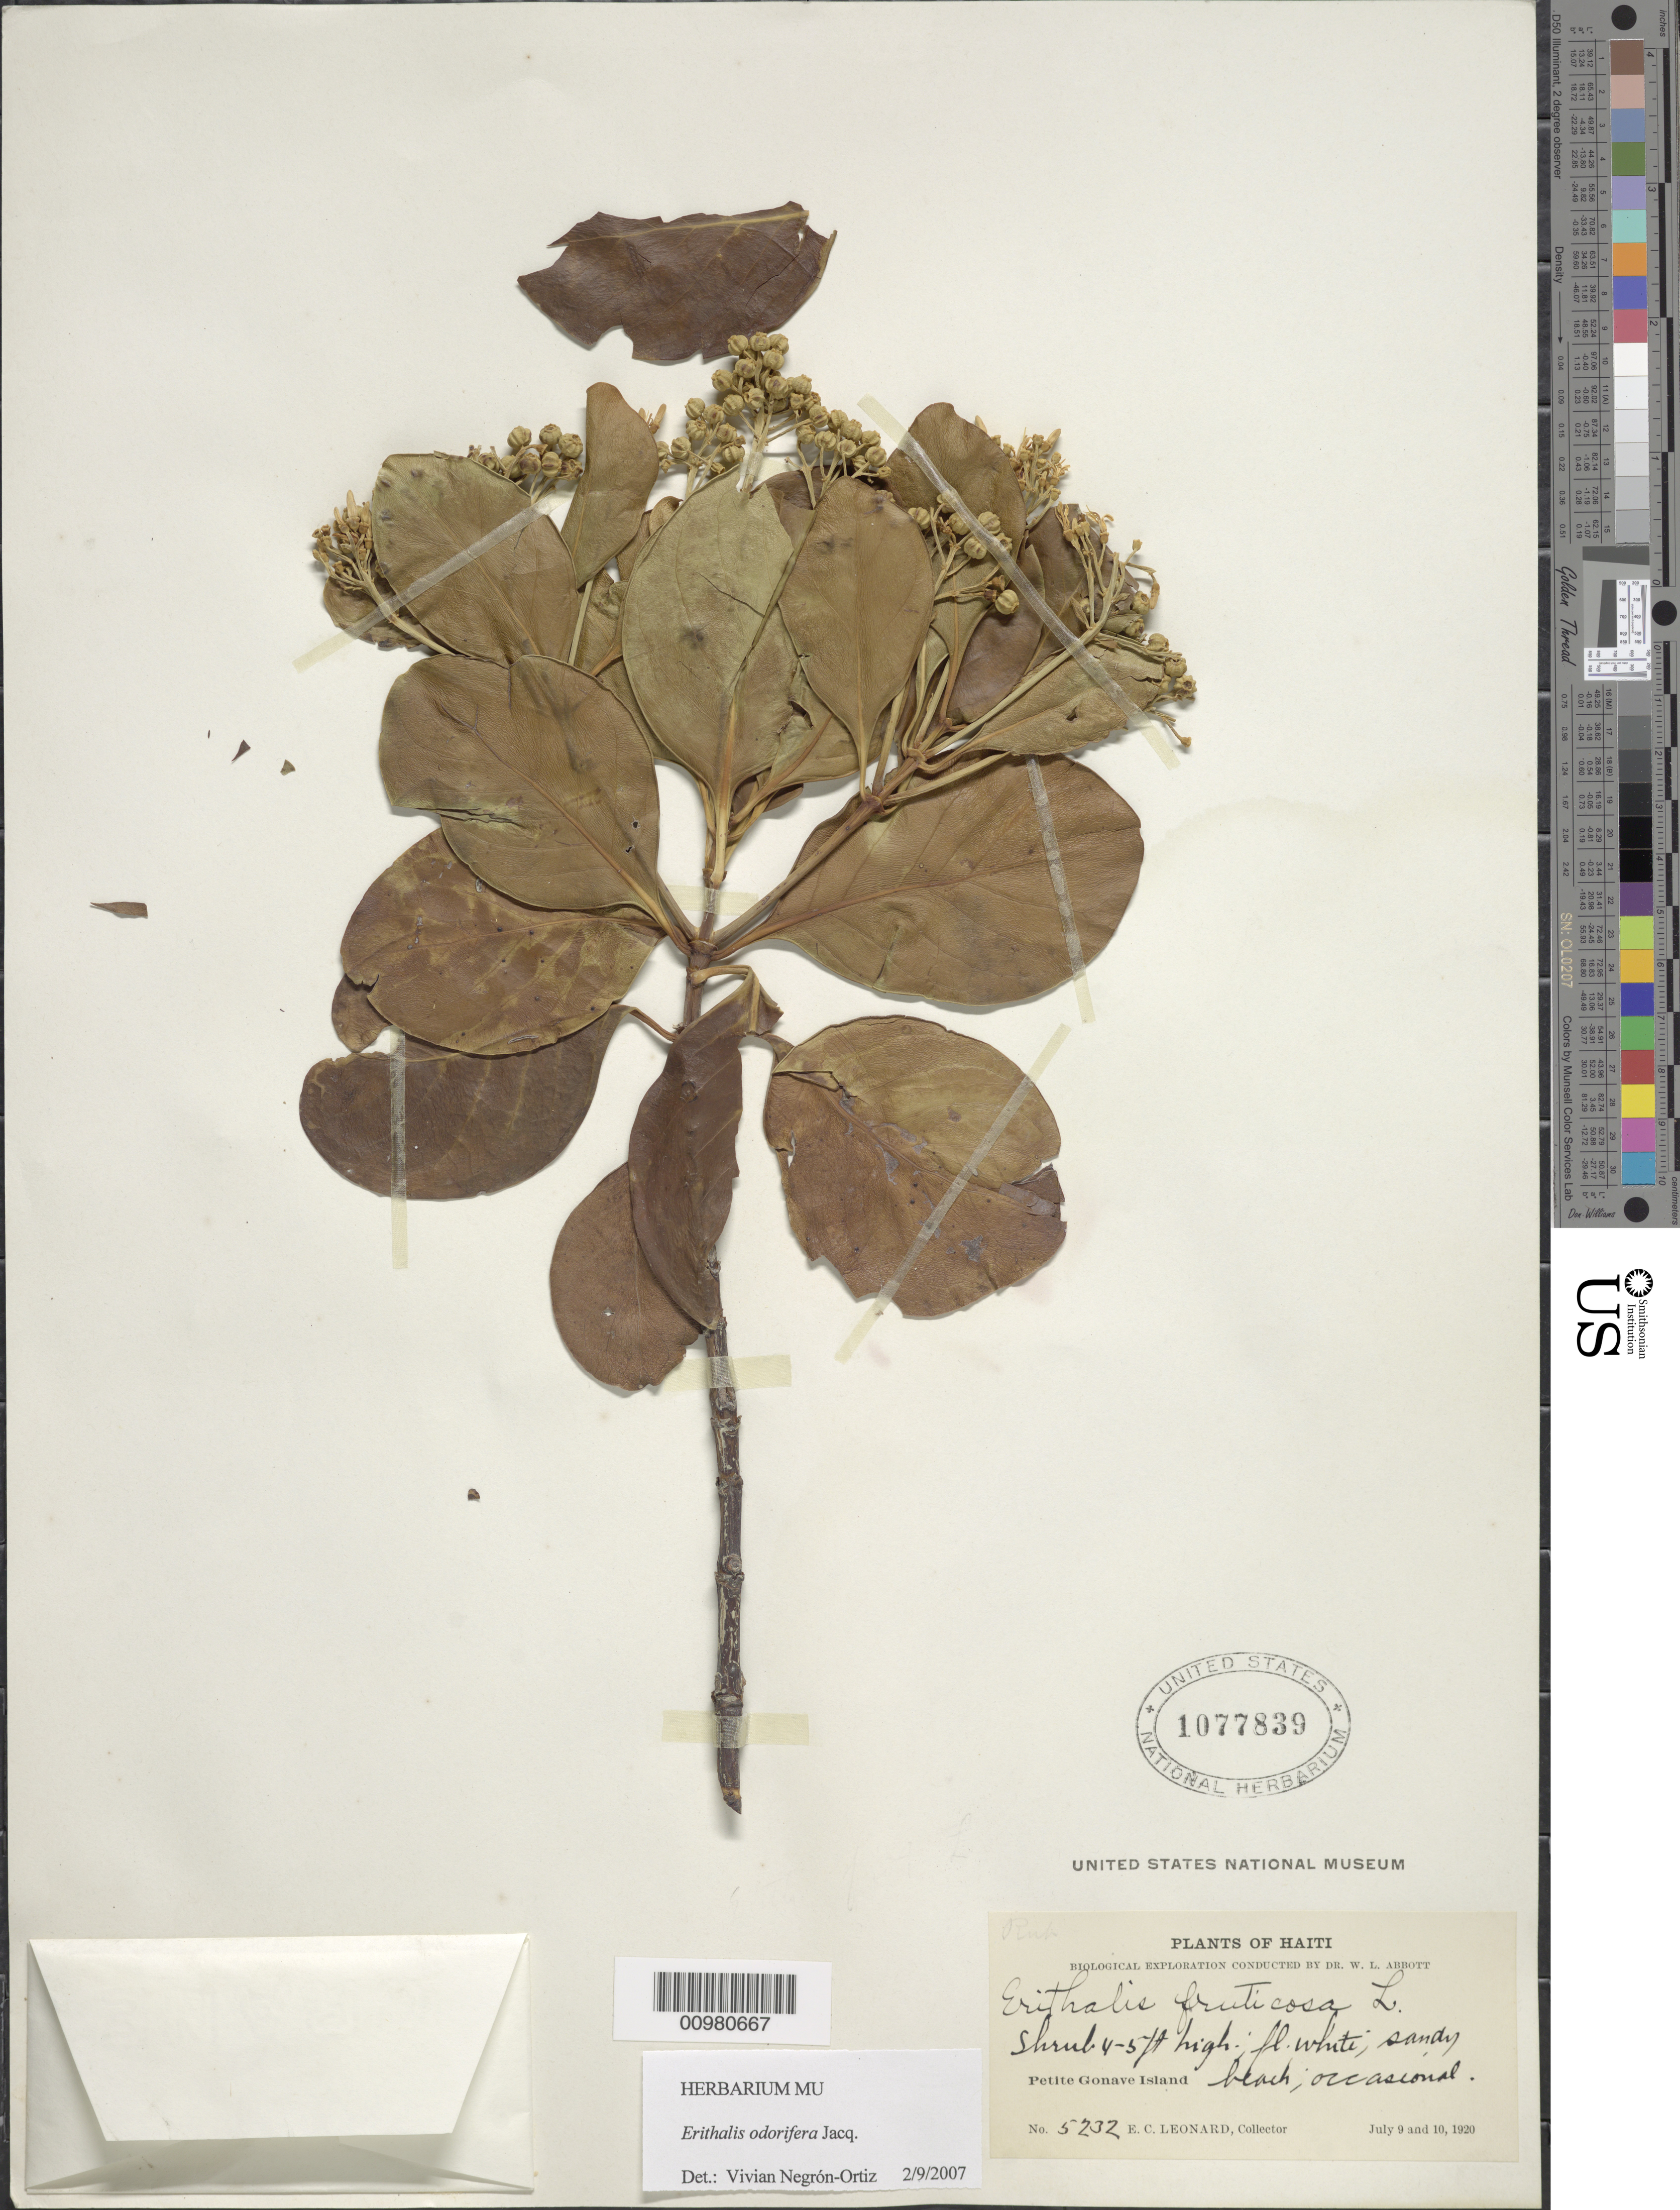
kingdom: Plantae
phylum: Tracheophyta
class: Magnoliopsida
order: Gentianales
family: Rubiaceae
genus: Erithalis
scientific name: Erithalis odorifera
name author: Jacq.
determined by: Negrón-Ortiz, V.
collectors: E. C. Leonard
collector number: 5232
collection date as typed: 09 Jul 1920 and 10 Jul 1920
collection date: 1920-07-09,1920-07-10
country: Haiti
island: Petite Gonave Island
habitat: Sandy beach.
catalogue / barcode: US 1077839